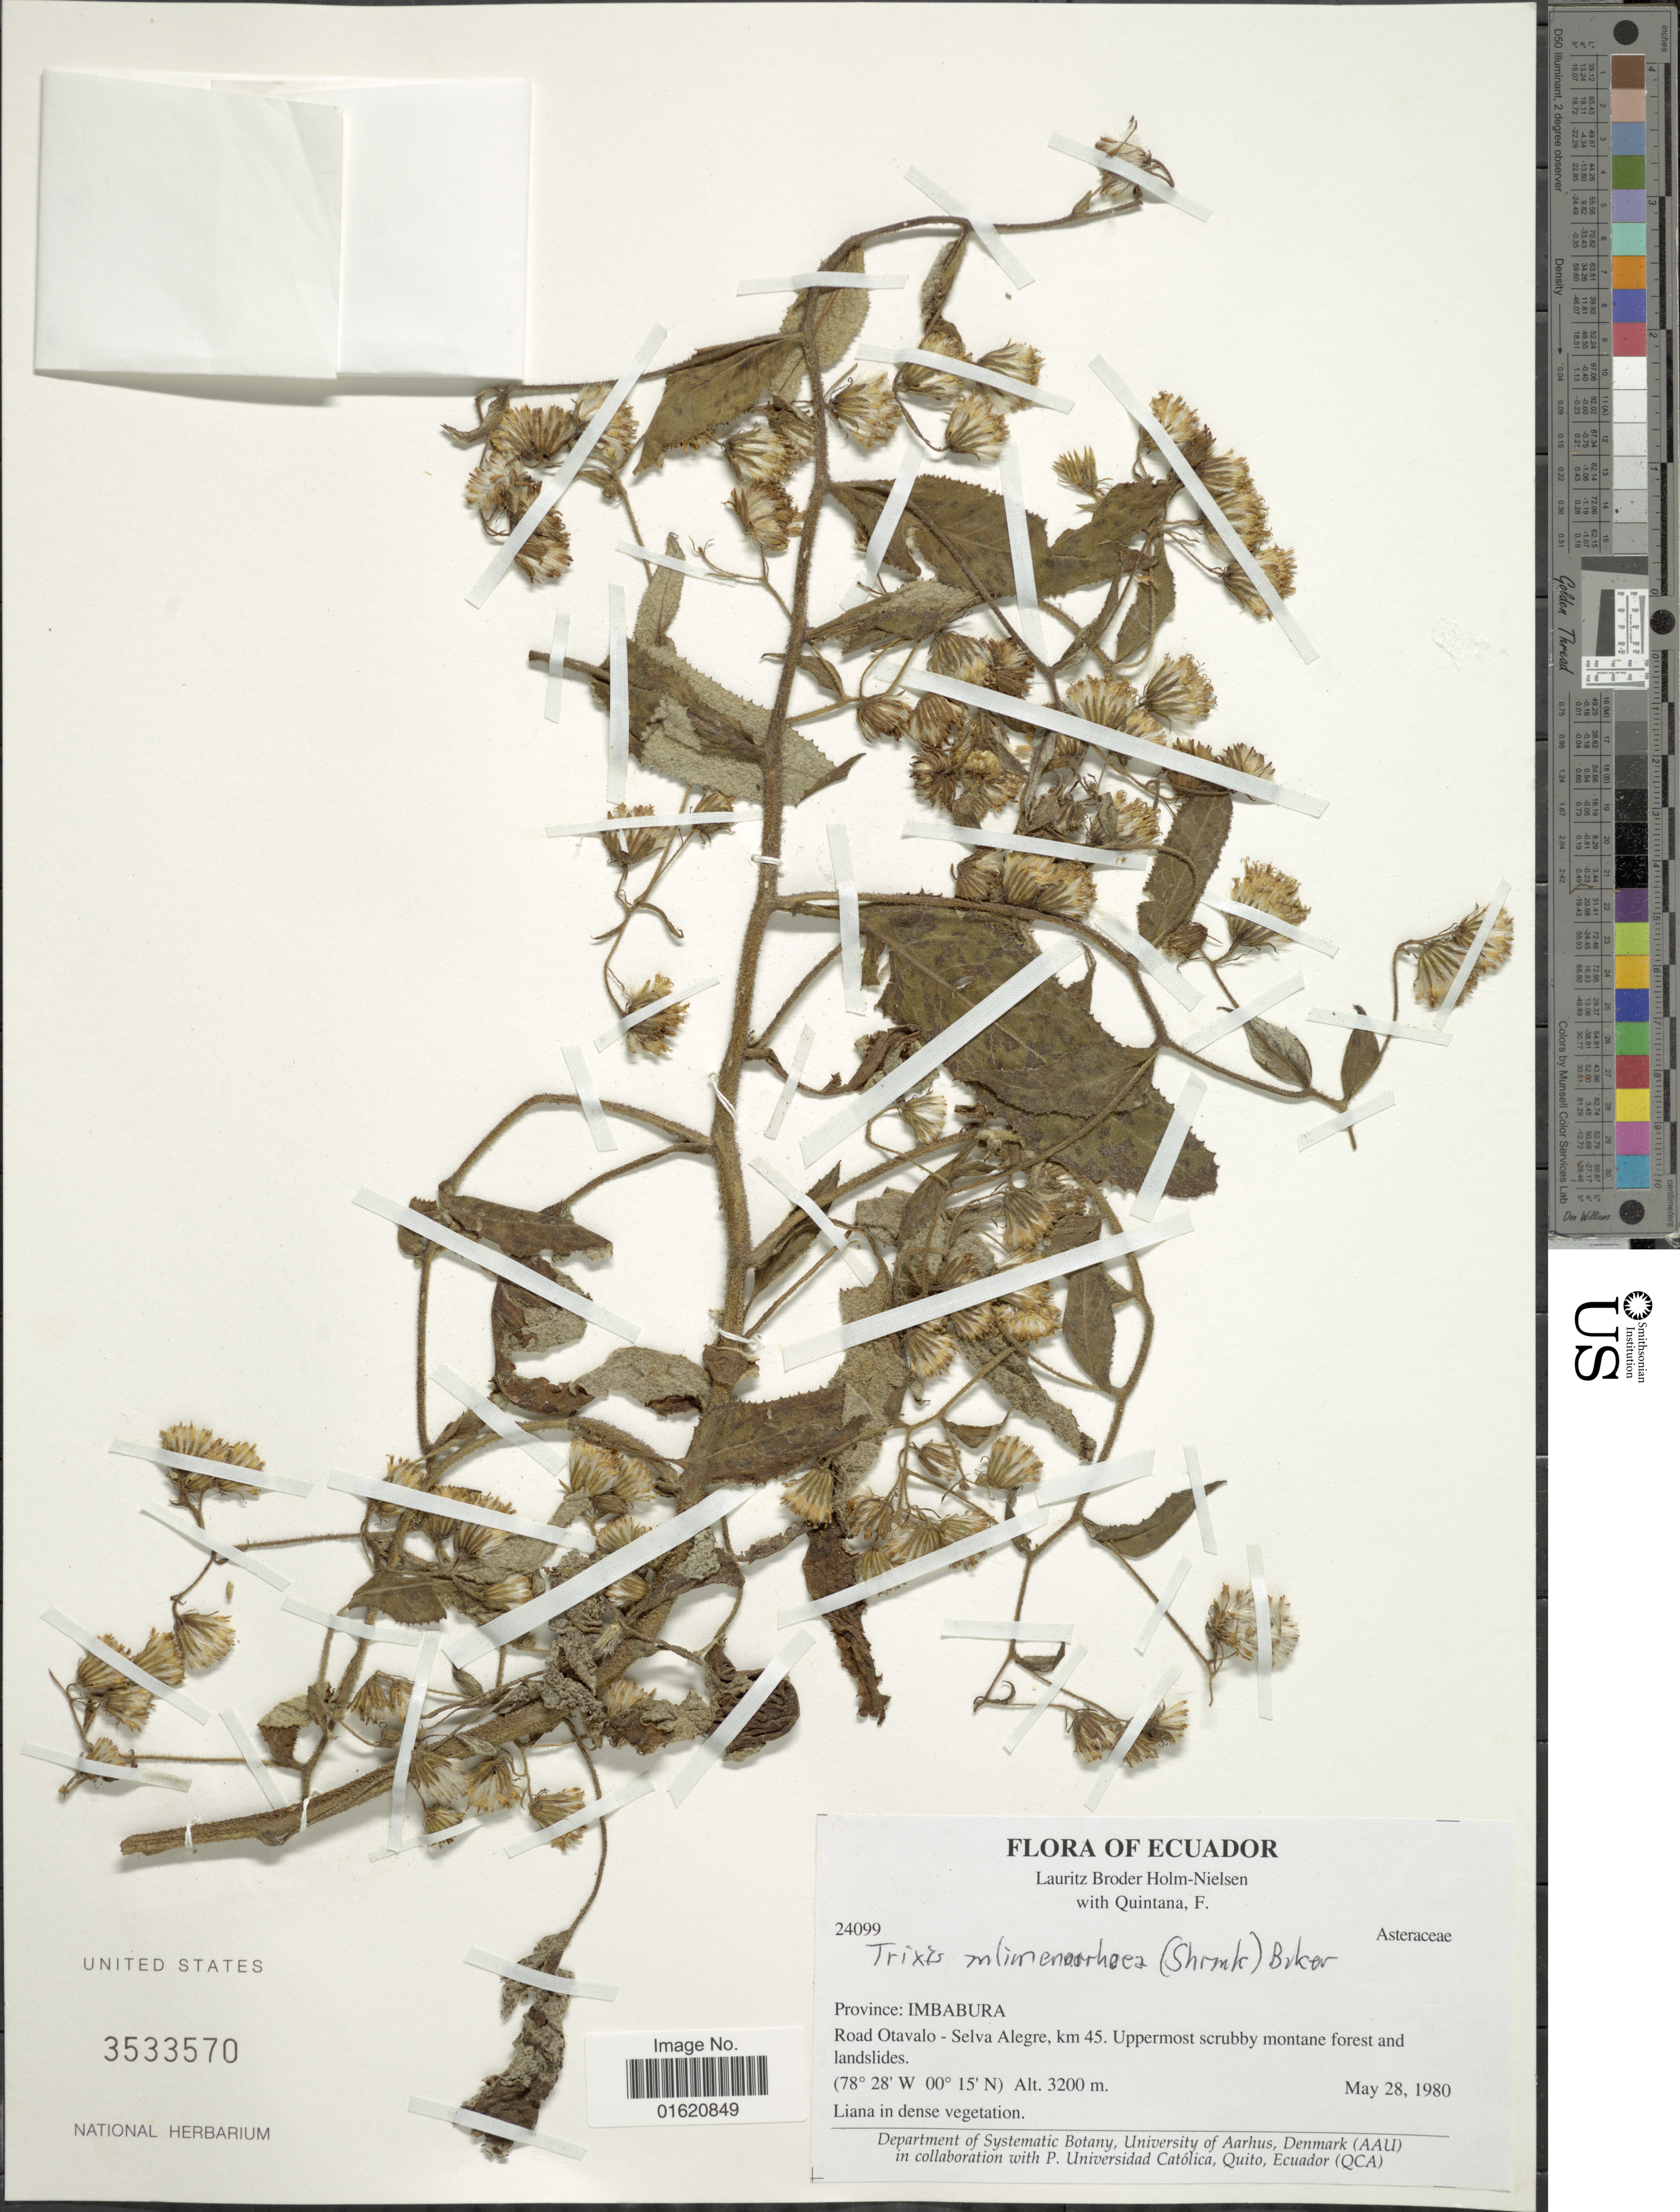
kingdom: Plantae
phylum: Tracheophyta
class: Magnoliopsida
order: Asterales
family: Asteraceae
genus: Trixis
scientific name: Trixis antimenorrhoea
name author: (Schrank) Mart. ex Kuntze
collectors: L. B. Holm-Nielsen & F. Quintana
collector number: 24099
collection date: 1980-05-28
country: Ecuador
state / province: Imbabura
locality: Road Otavalo- Selva Alegra, km 45, uppermost scrubby montane forest and landslides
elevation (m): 3200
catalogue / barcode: US 3533570